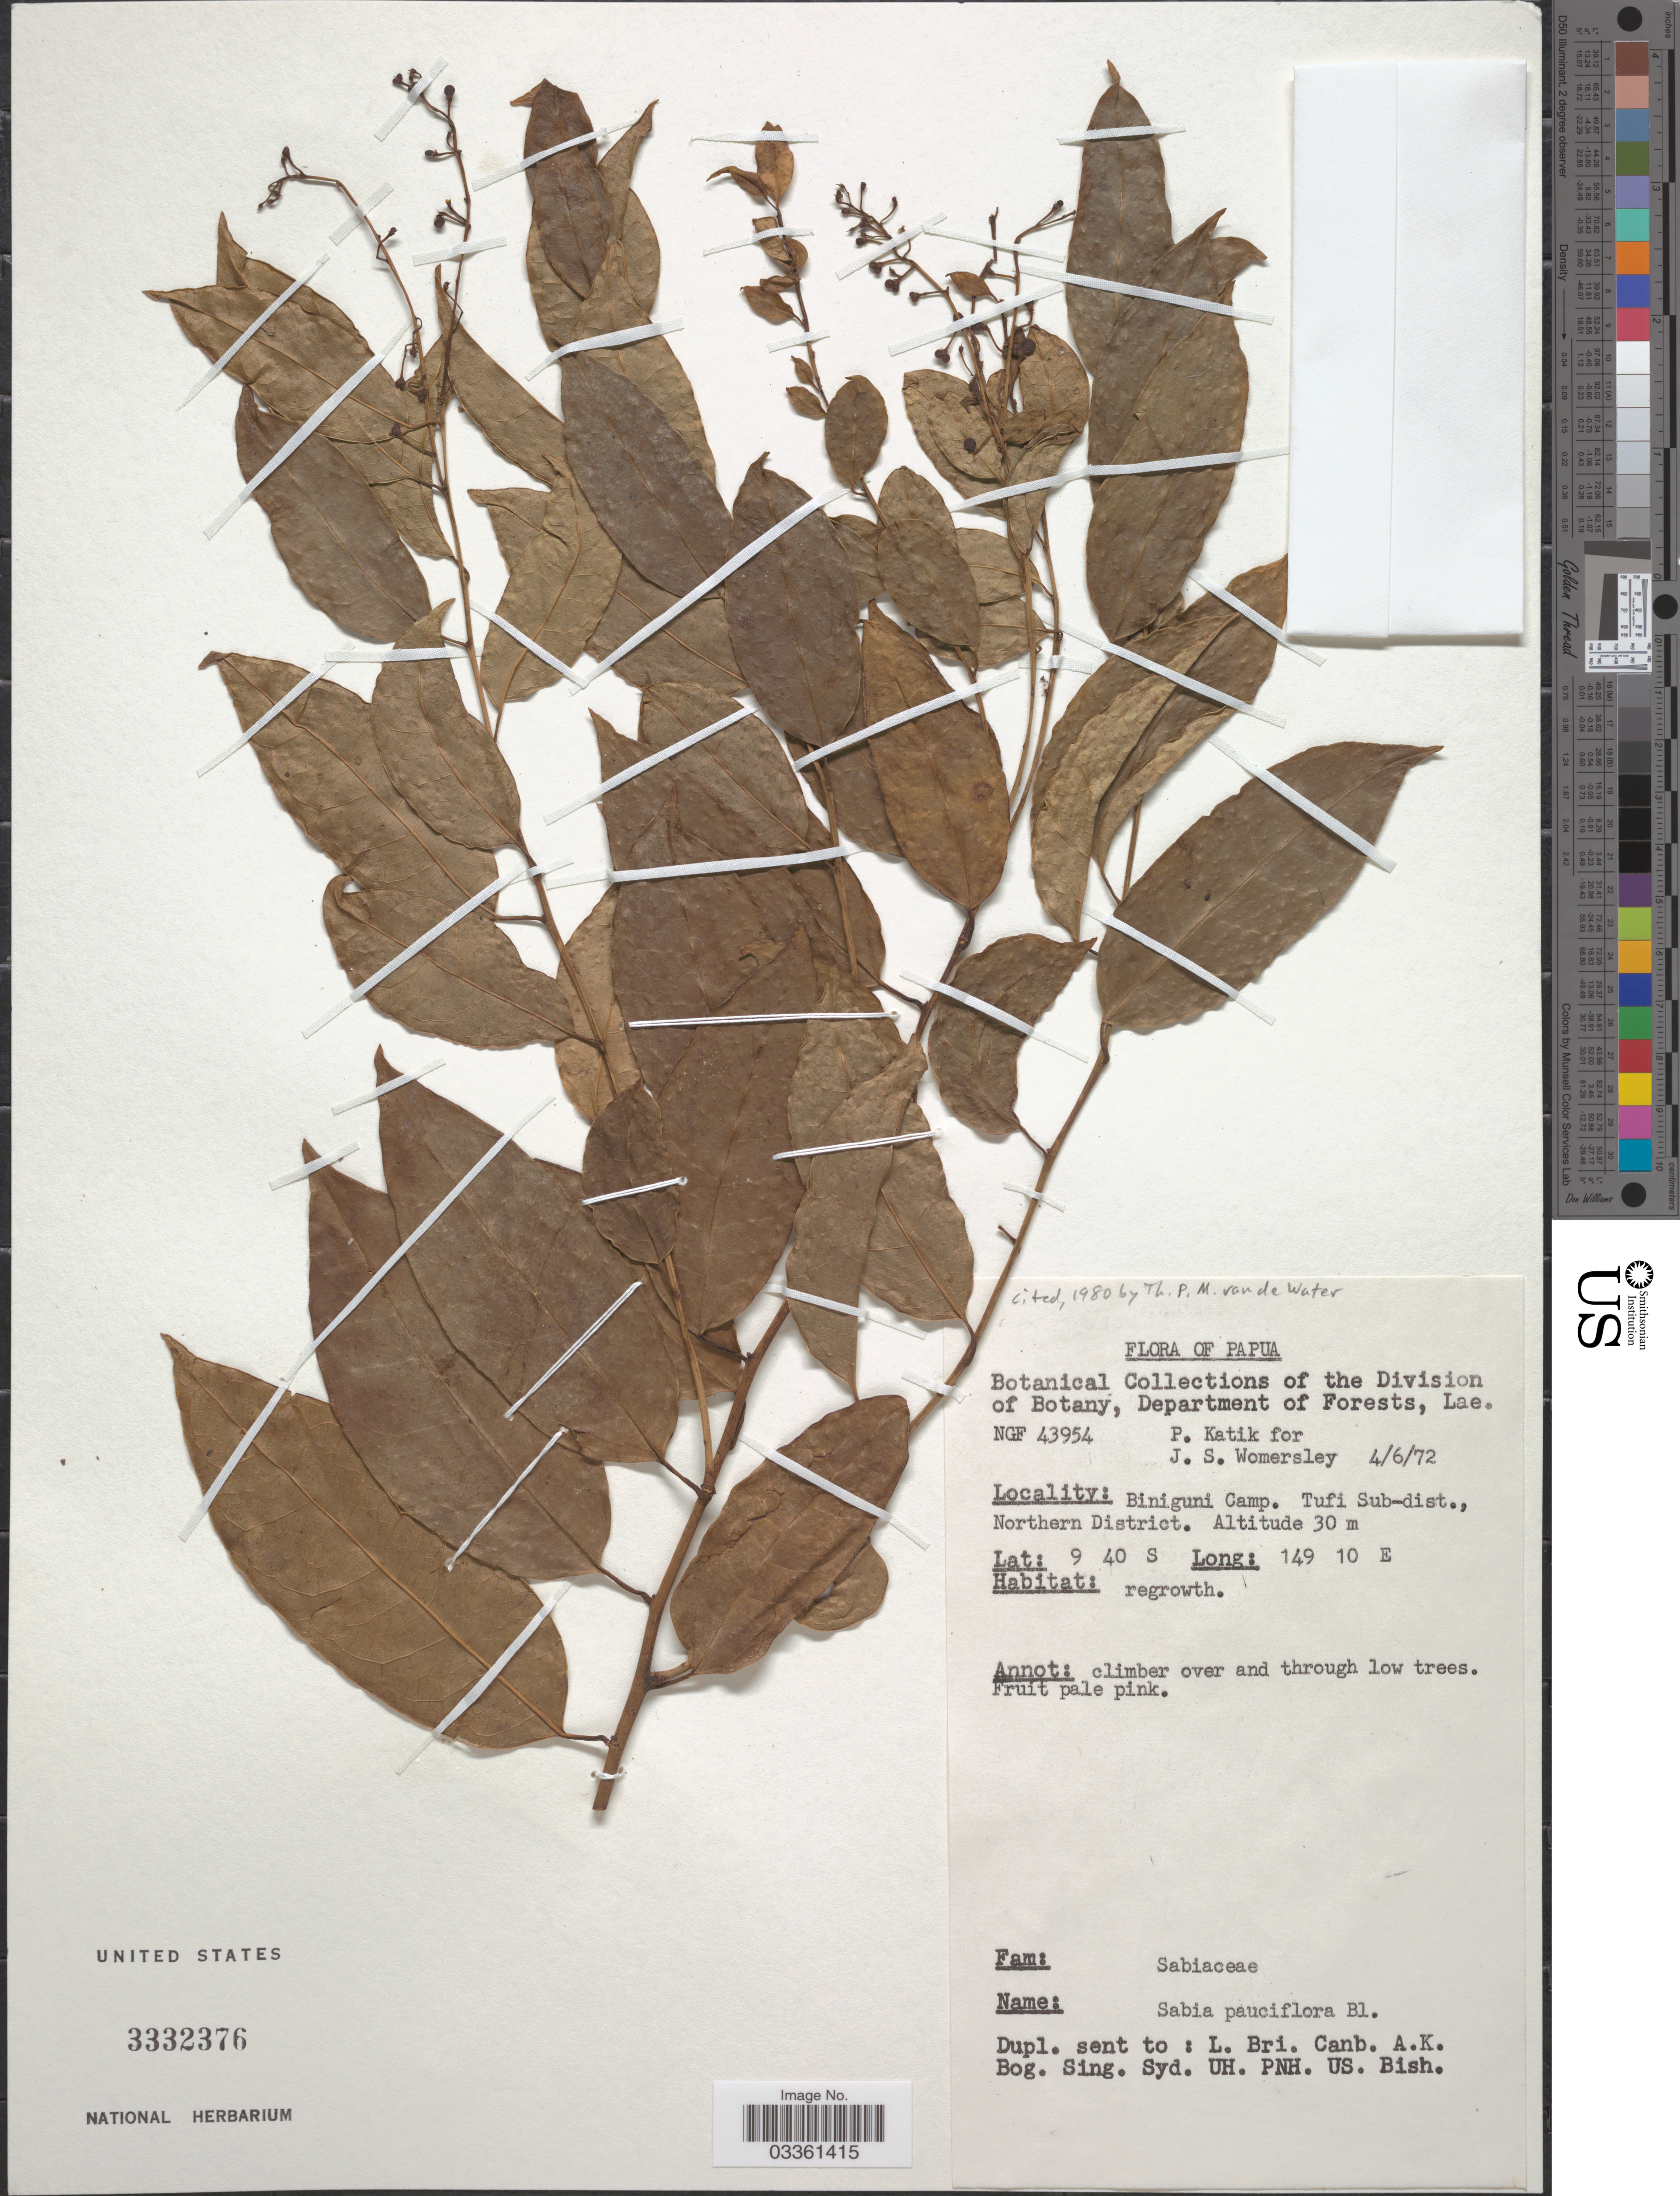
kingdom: Plantae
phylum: Tracheophyta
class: Magnoliopsida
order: Proteales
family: Sabiaceae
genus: Sabia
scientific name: Sabia pauciflora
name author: Blume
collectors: P. Katik & J. S. Womersley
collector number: NGF 43954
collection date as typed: Transcribed d/m/y: 4/6/72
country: Papua New Guinea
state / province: Northern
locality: Papua. Biniguni Camp. Tufi Sub-dist., Northern District.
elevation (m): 30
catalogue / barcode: US 3332376